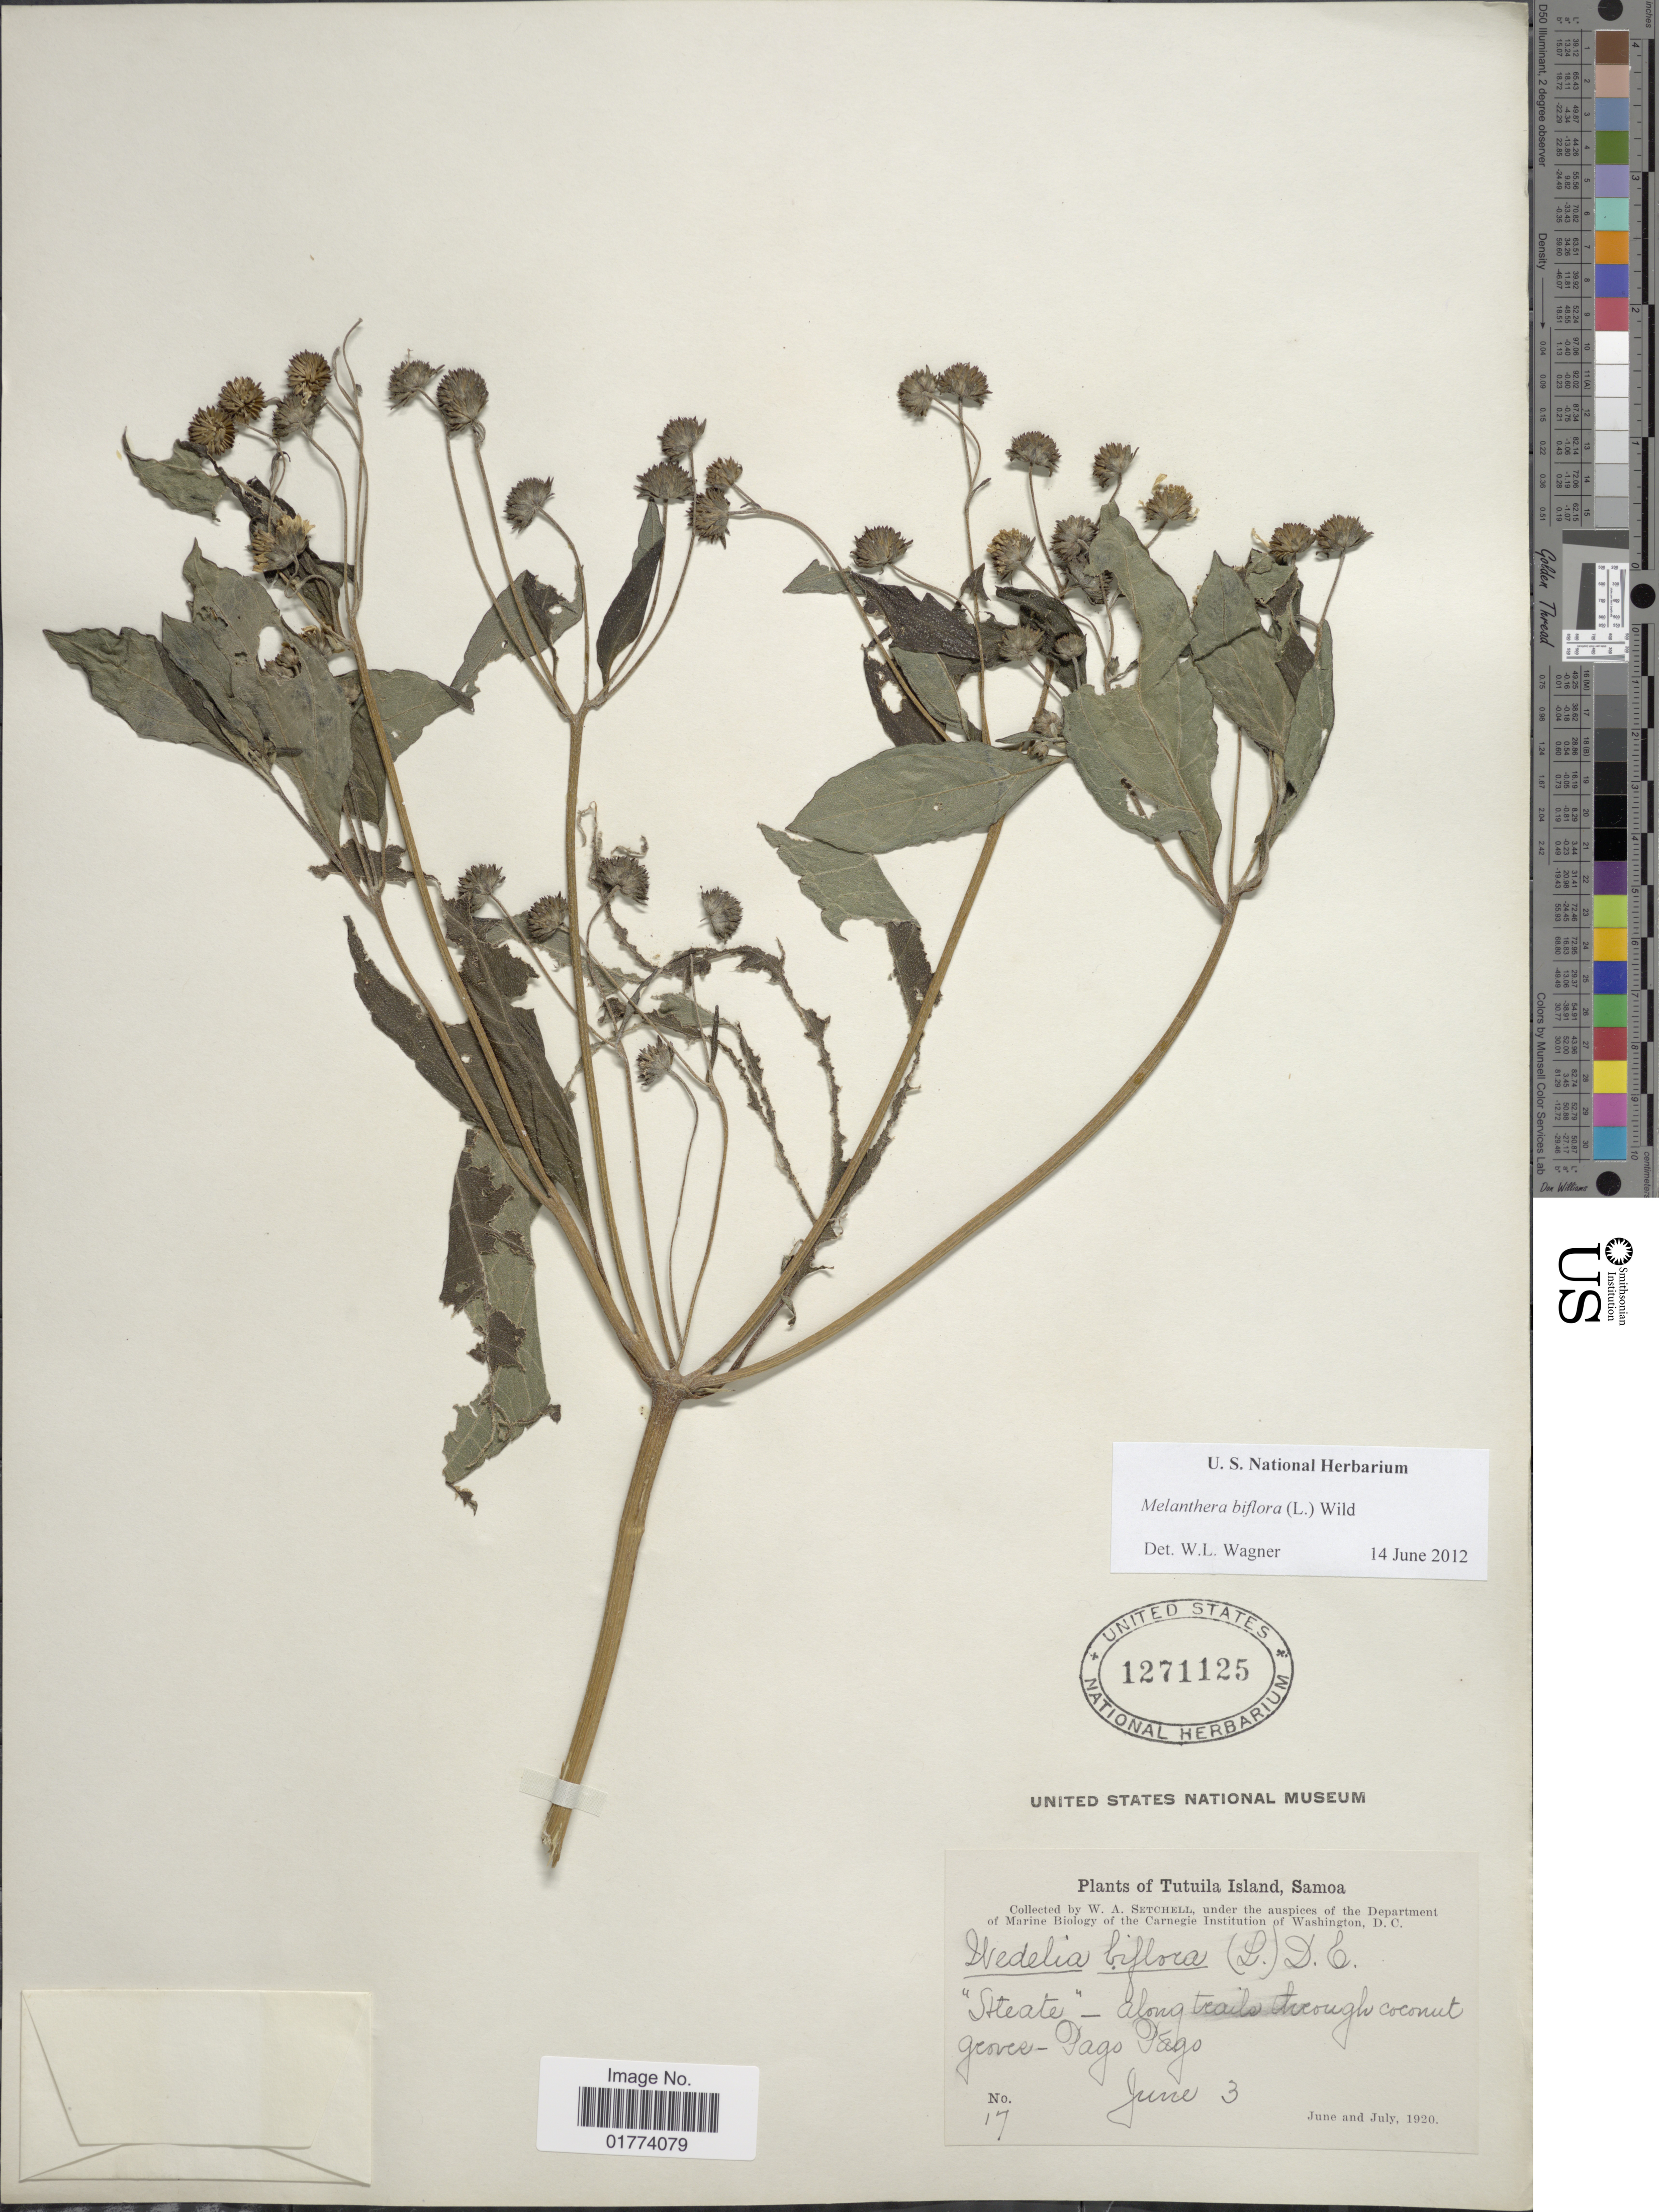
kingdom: Plantae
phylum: Tracheophyta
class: Magnoliopsida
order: Asterales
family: Asteraceae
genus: Wollastonia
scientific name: Wollastonia biflora var. biflora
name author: (L.) DC.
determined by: Wagner, W. L., (BOT), Smithsonian Institution - National Museum of Natural History (UNITED STATES)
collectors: W. Setchell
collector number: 17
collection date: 1920-06-03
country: American Samoa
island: Tutuila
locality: Tutuila Island, along trails through coconut- Pago Pago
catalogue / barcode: US 1271125